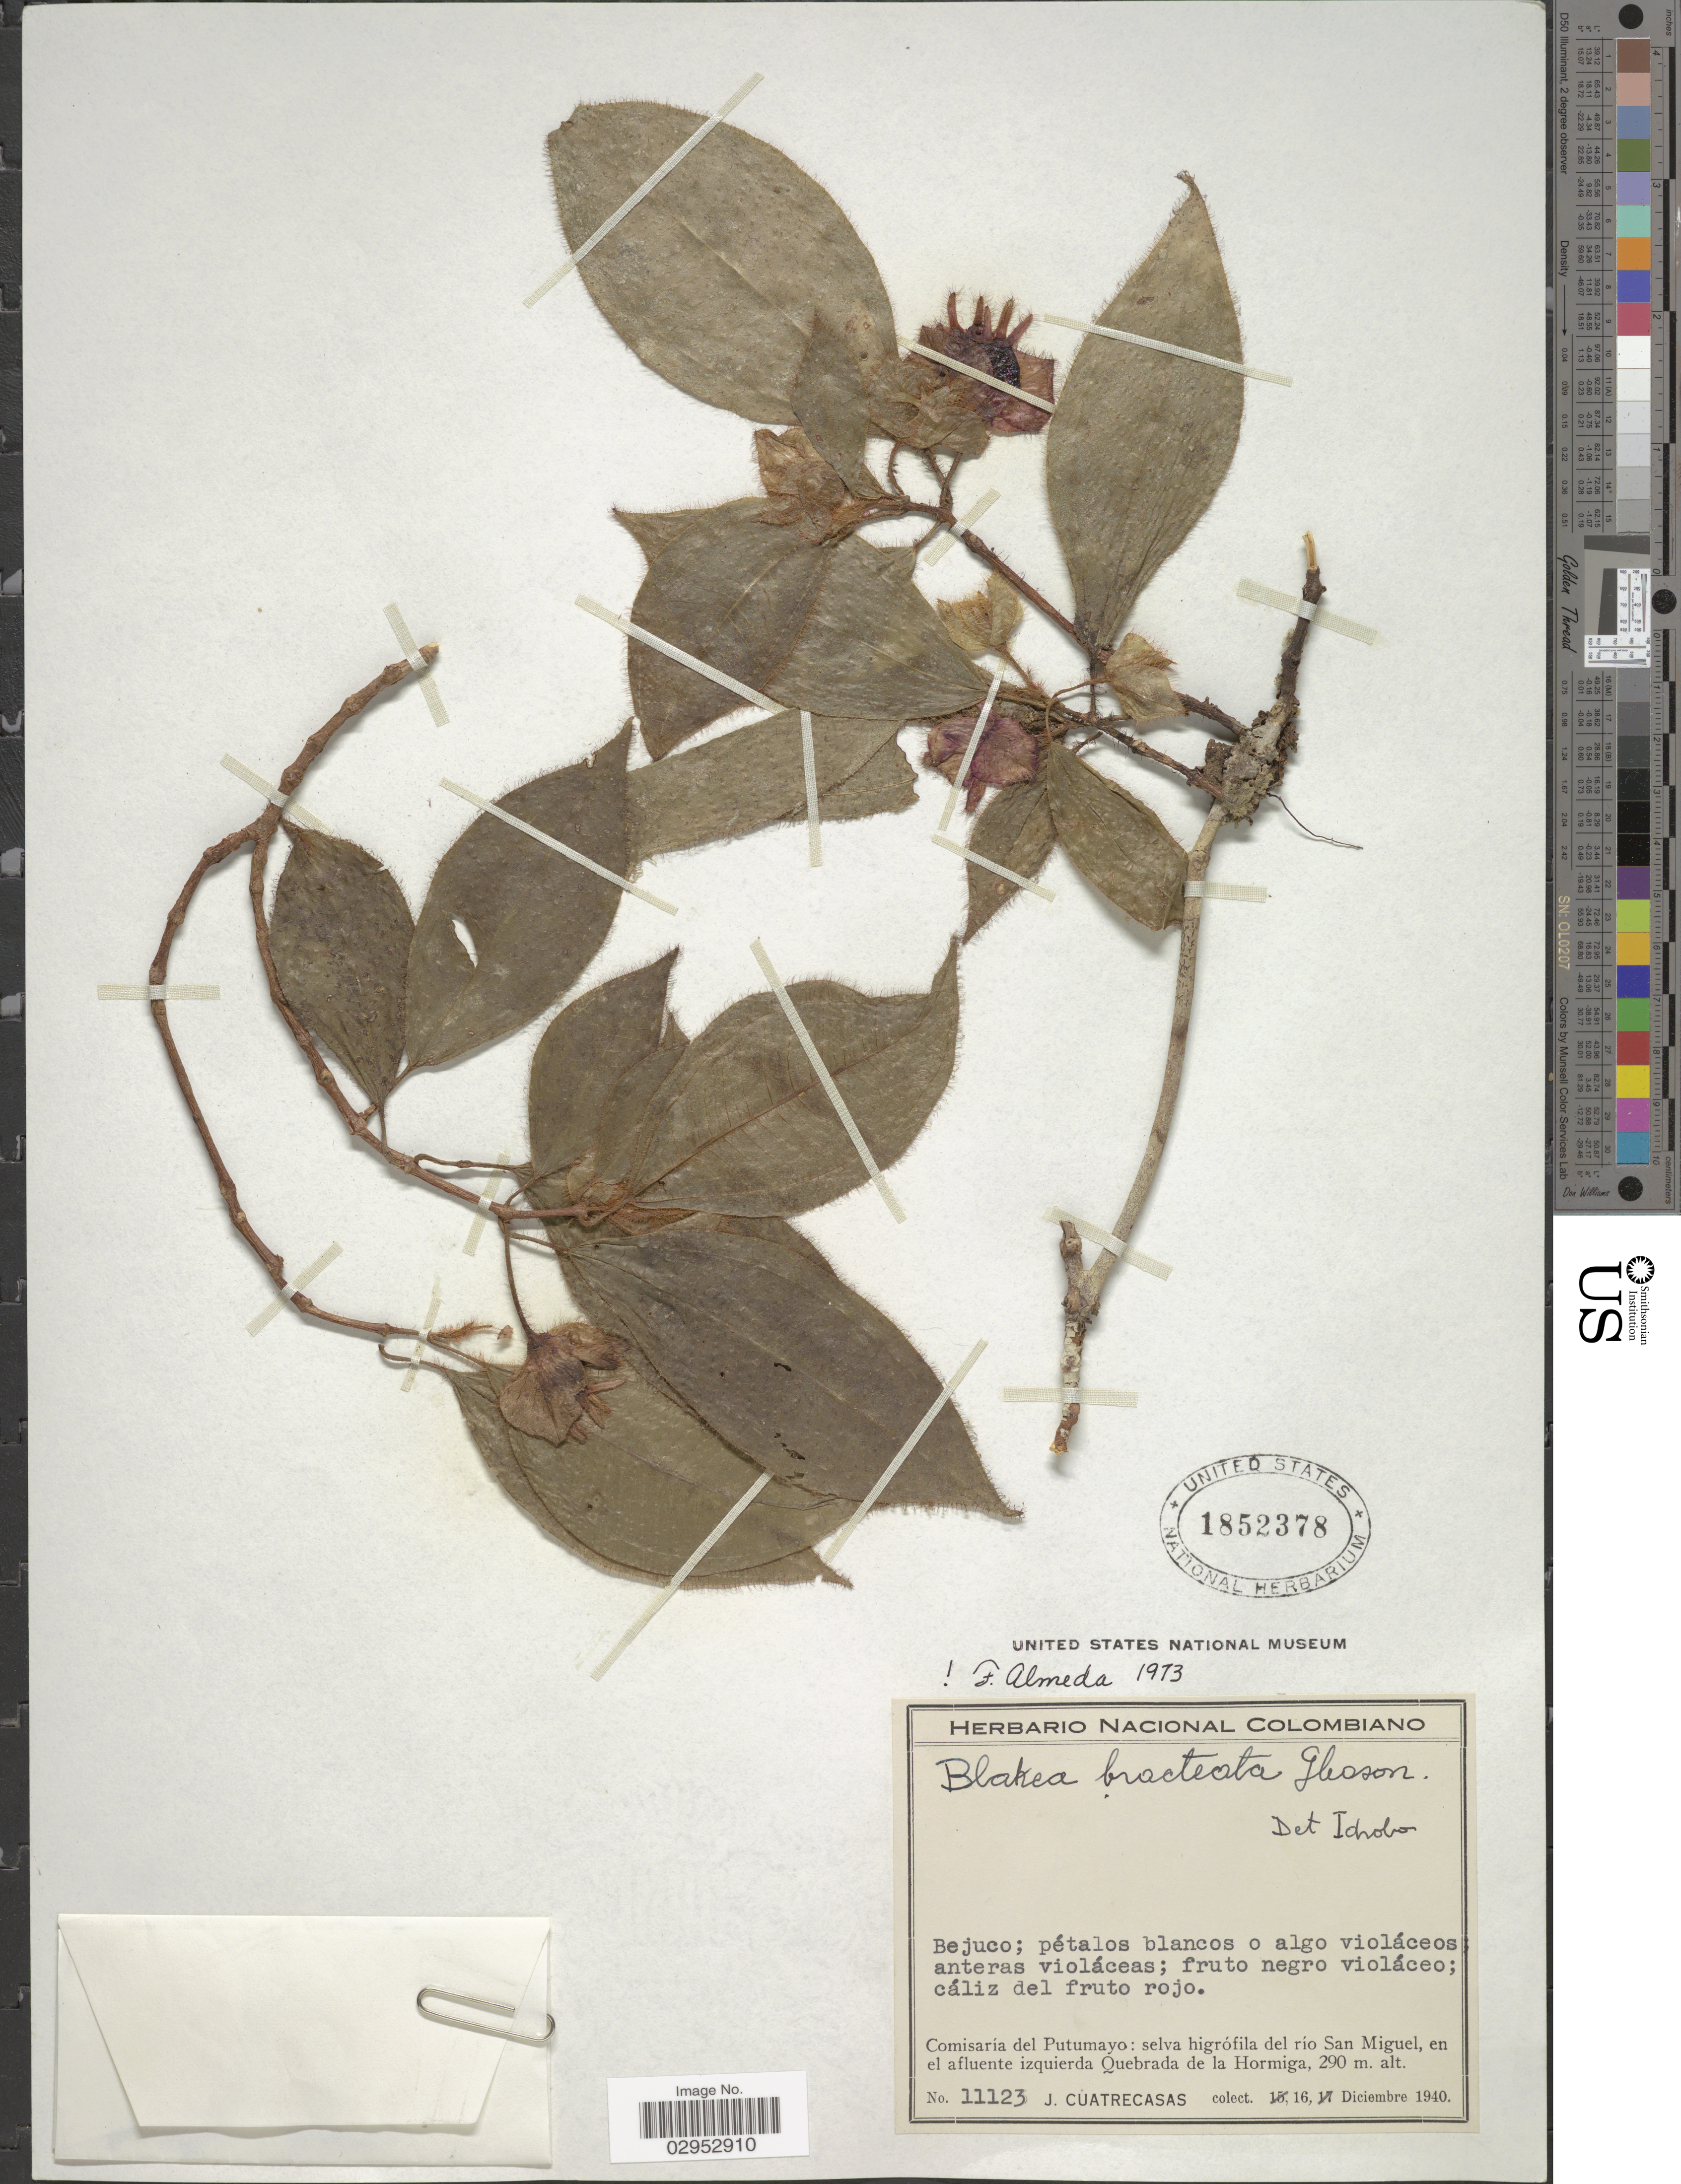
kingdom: Plantae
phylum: Tracheophyta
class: Magnoliopsida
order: Myrtales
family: Melastomataceae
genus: Blakea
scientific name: Blakea bracteata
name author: Gleason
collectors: J. Cuatrecasas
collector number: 11123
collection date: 1940-12-16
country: Colombia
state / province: Putumayo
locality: Comisaría del Putumayo: selva higrófila del río San Miguel, en el afluente izquierda Quebrada de la Hormiga.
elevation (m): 290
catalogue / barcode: US 1852378